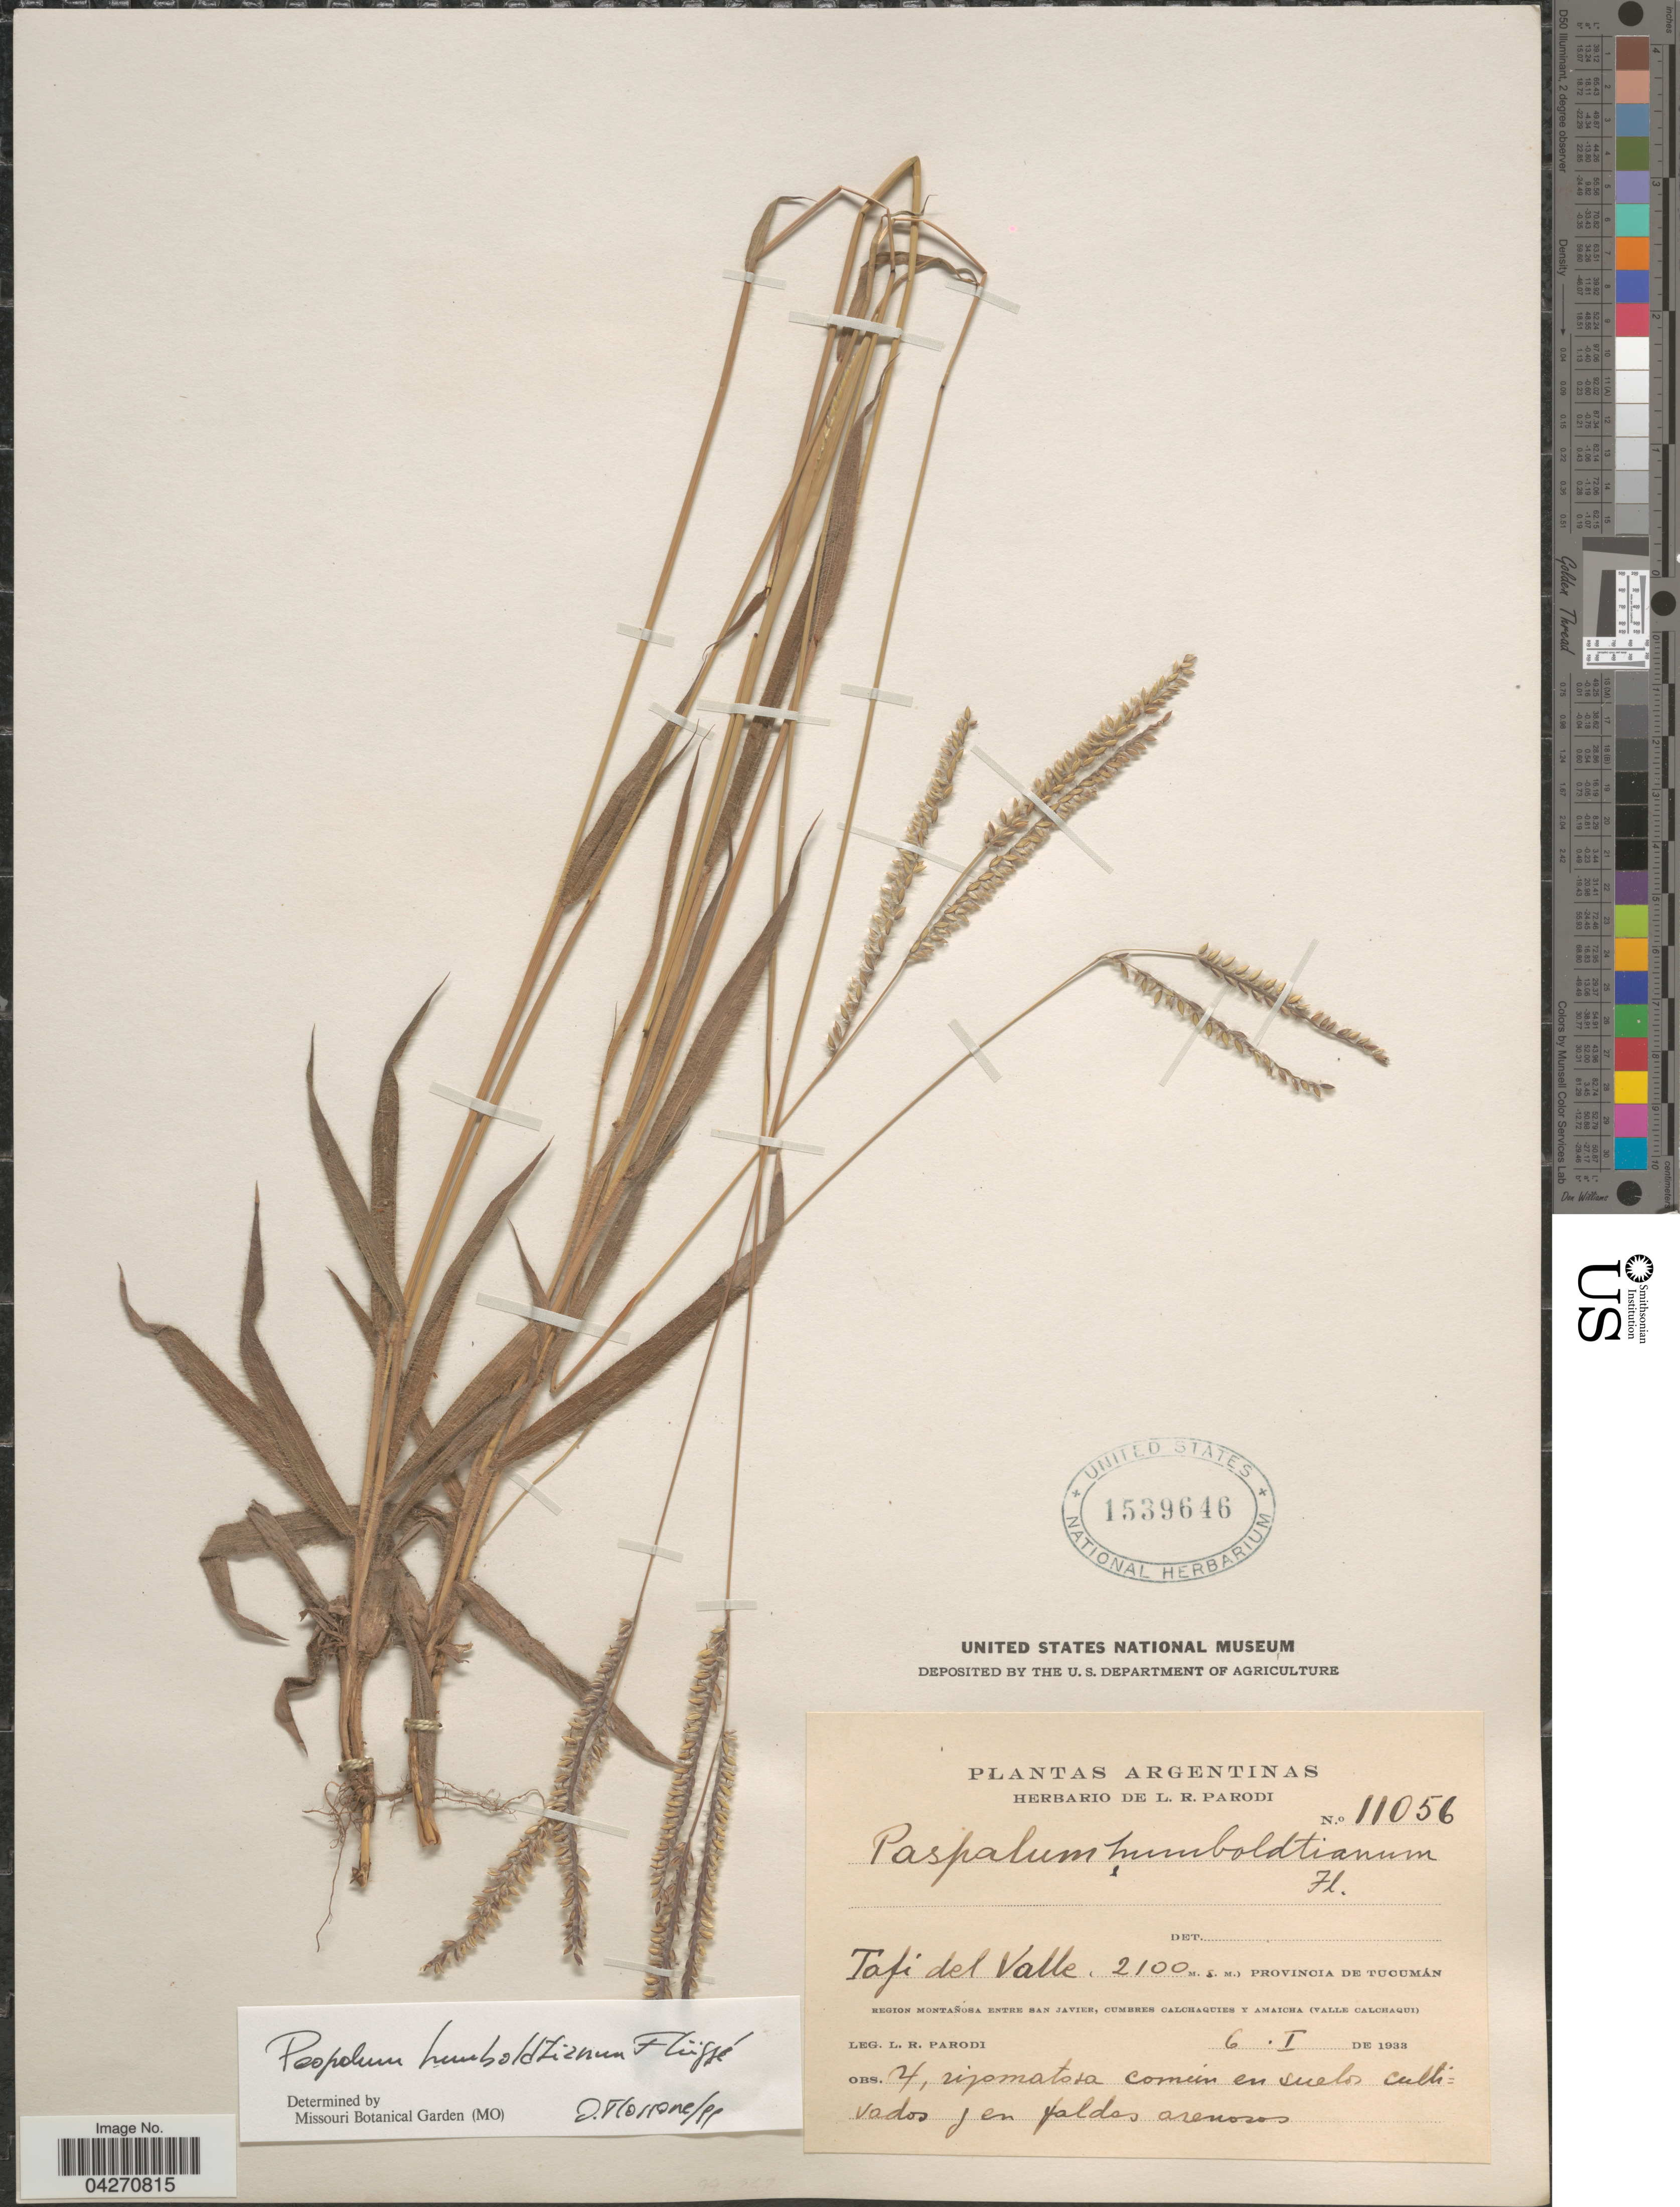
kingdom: Plantae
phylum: Tracheophyta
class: Liliopsida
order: Poales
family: Poaceae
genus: Paspalum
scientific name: Paspalum humboldtianum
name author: Flüggé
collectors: L. R. Parodi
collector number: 11056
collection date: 1933-01-06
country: Argentina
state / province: Tucuman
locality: Tafi del Valle. Regione Montañosa Entre San Javier, Cumbres Calchaquies Y Amaicha (Valle Calchaqui).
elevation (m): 2100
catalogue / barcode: US 1539646